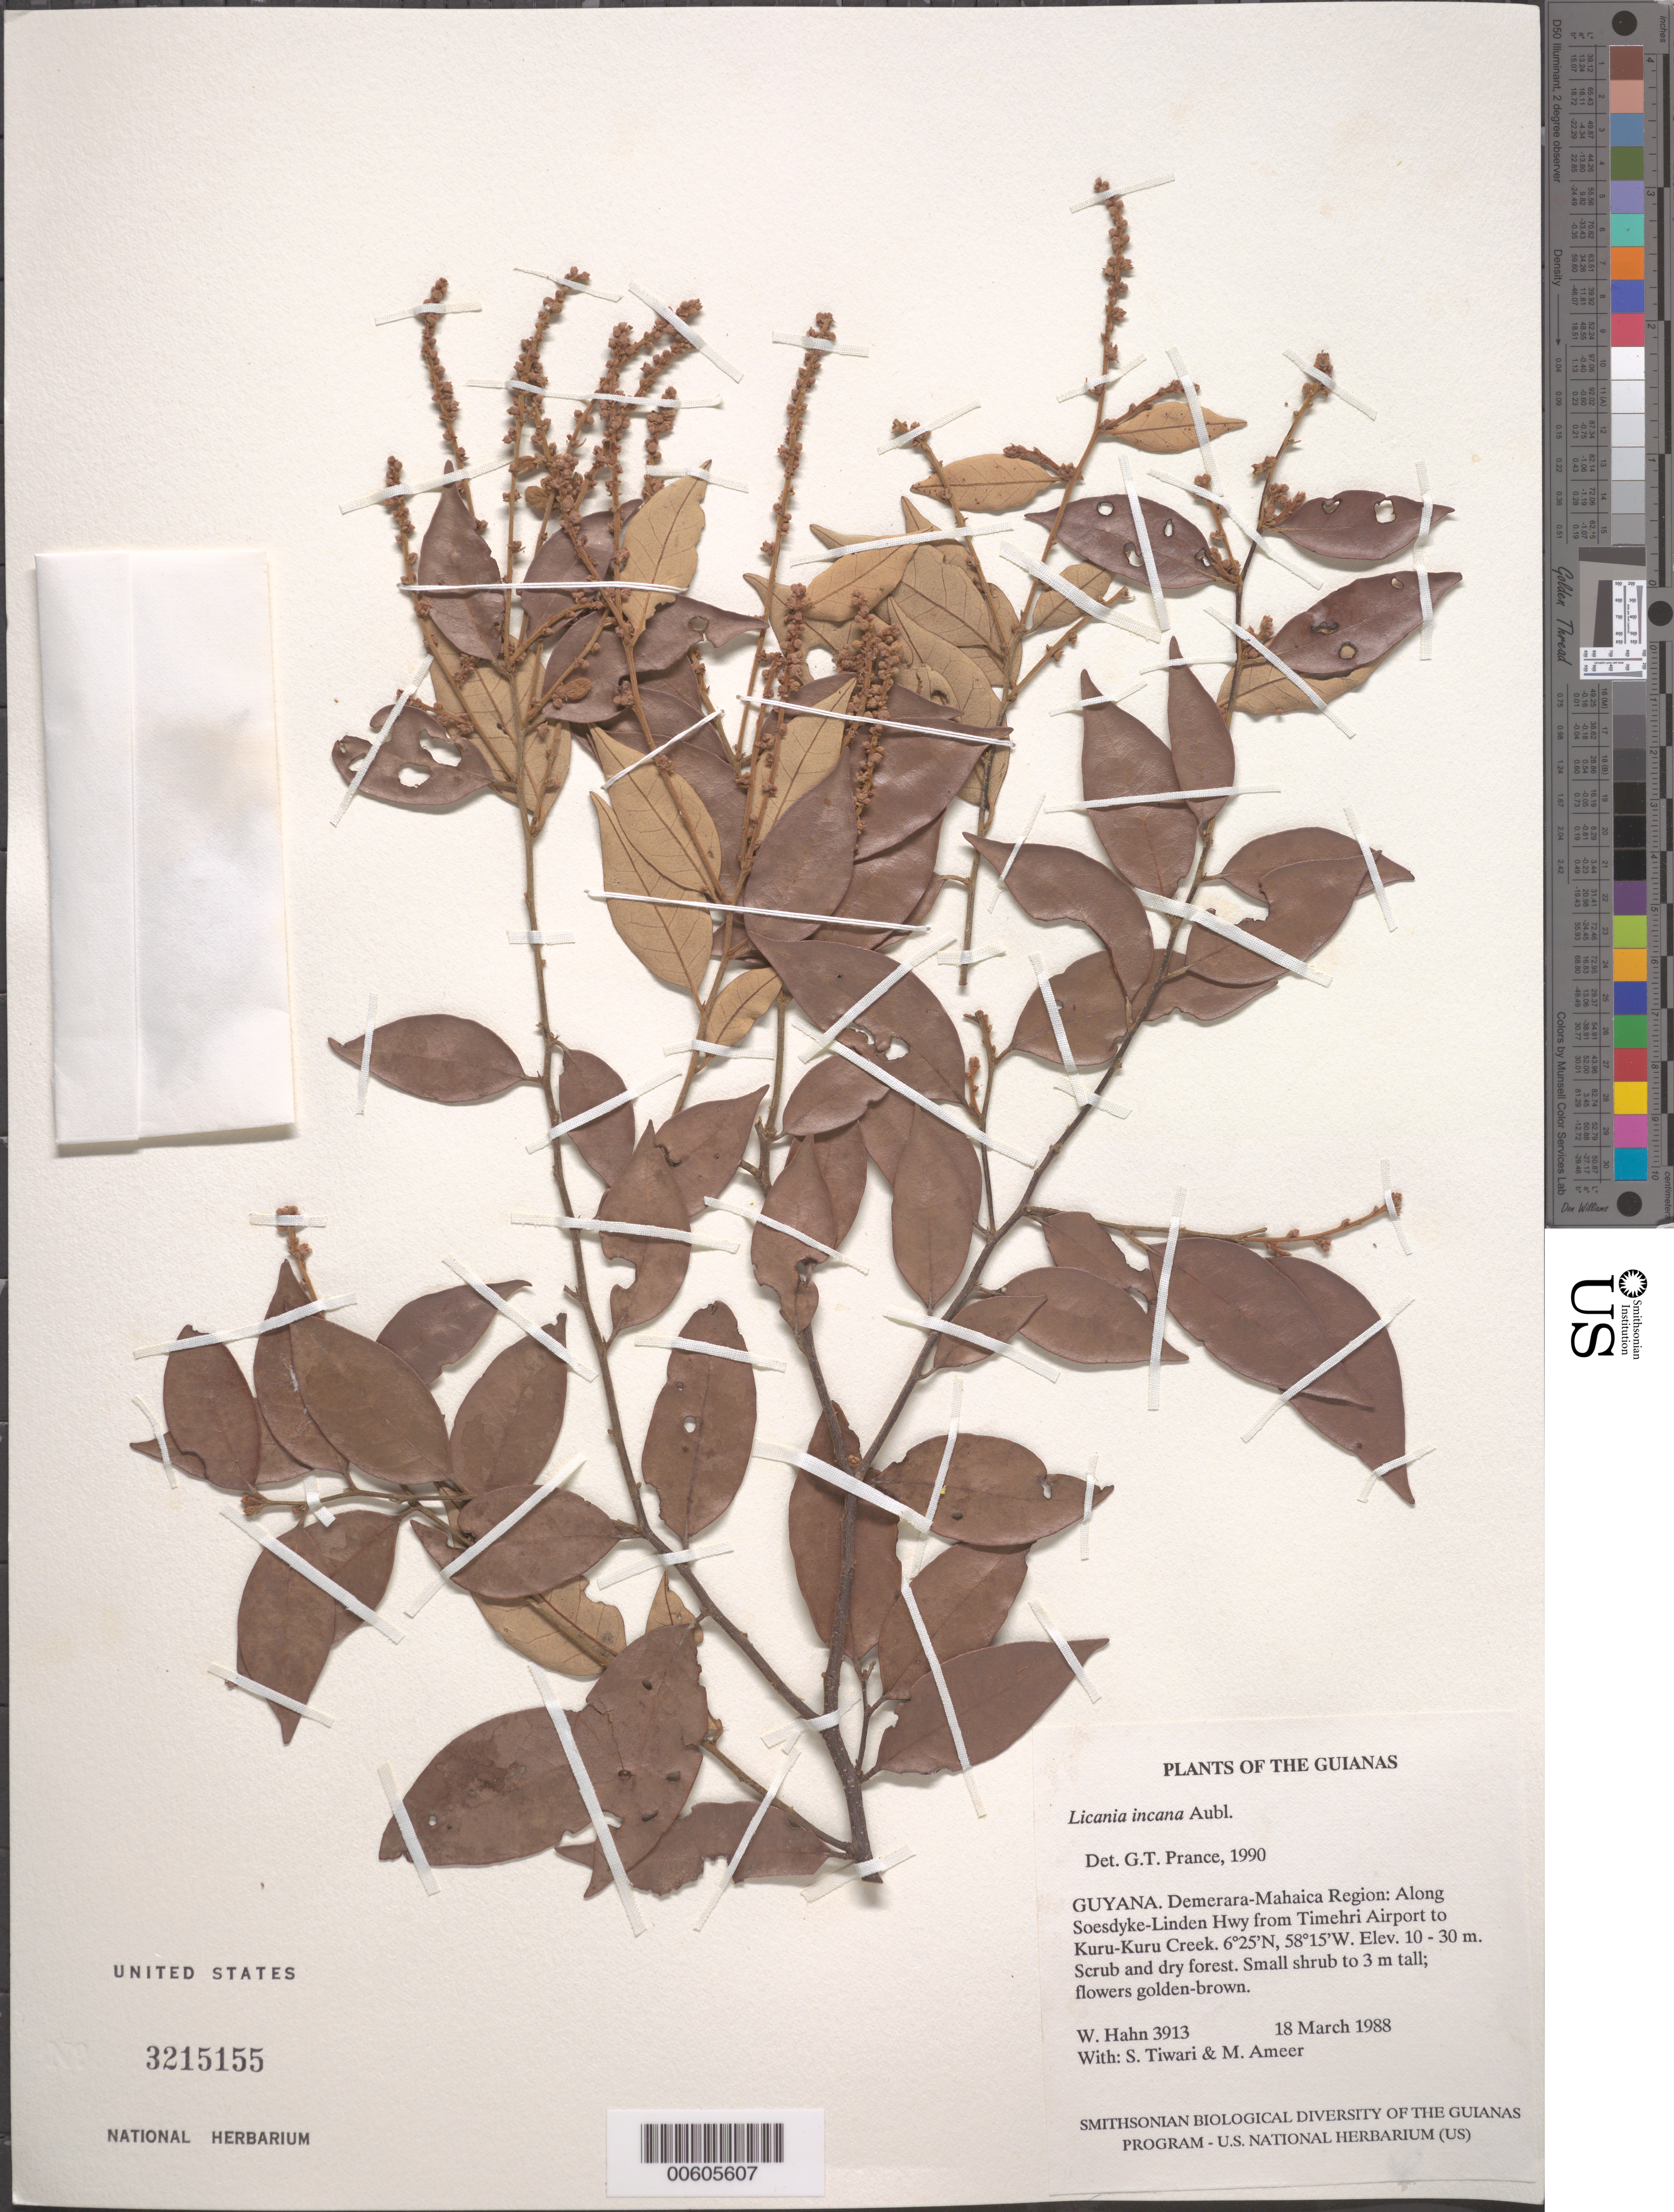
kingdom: Plantae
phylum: Tracheophyta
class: Magnoliopsida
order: Malpighiales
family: Chrysobalanaceae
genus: Licania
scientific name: Licania incana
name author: Aubl.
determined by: Prance, G. T.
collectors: W. Hahn, S. Tiwari & M. Ameer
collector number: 3913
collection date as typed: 18 March 1988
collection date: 1988-03-18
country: Guyana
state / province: Demerara-Mahaica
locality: Along Soesdyke-Linden Hwy from Timehri Airport to Kuru-Kuru Creek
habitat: Scrub and dry forest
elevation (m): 10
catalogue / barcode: US 3215155